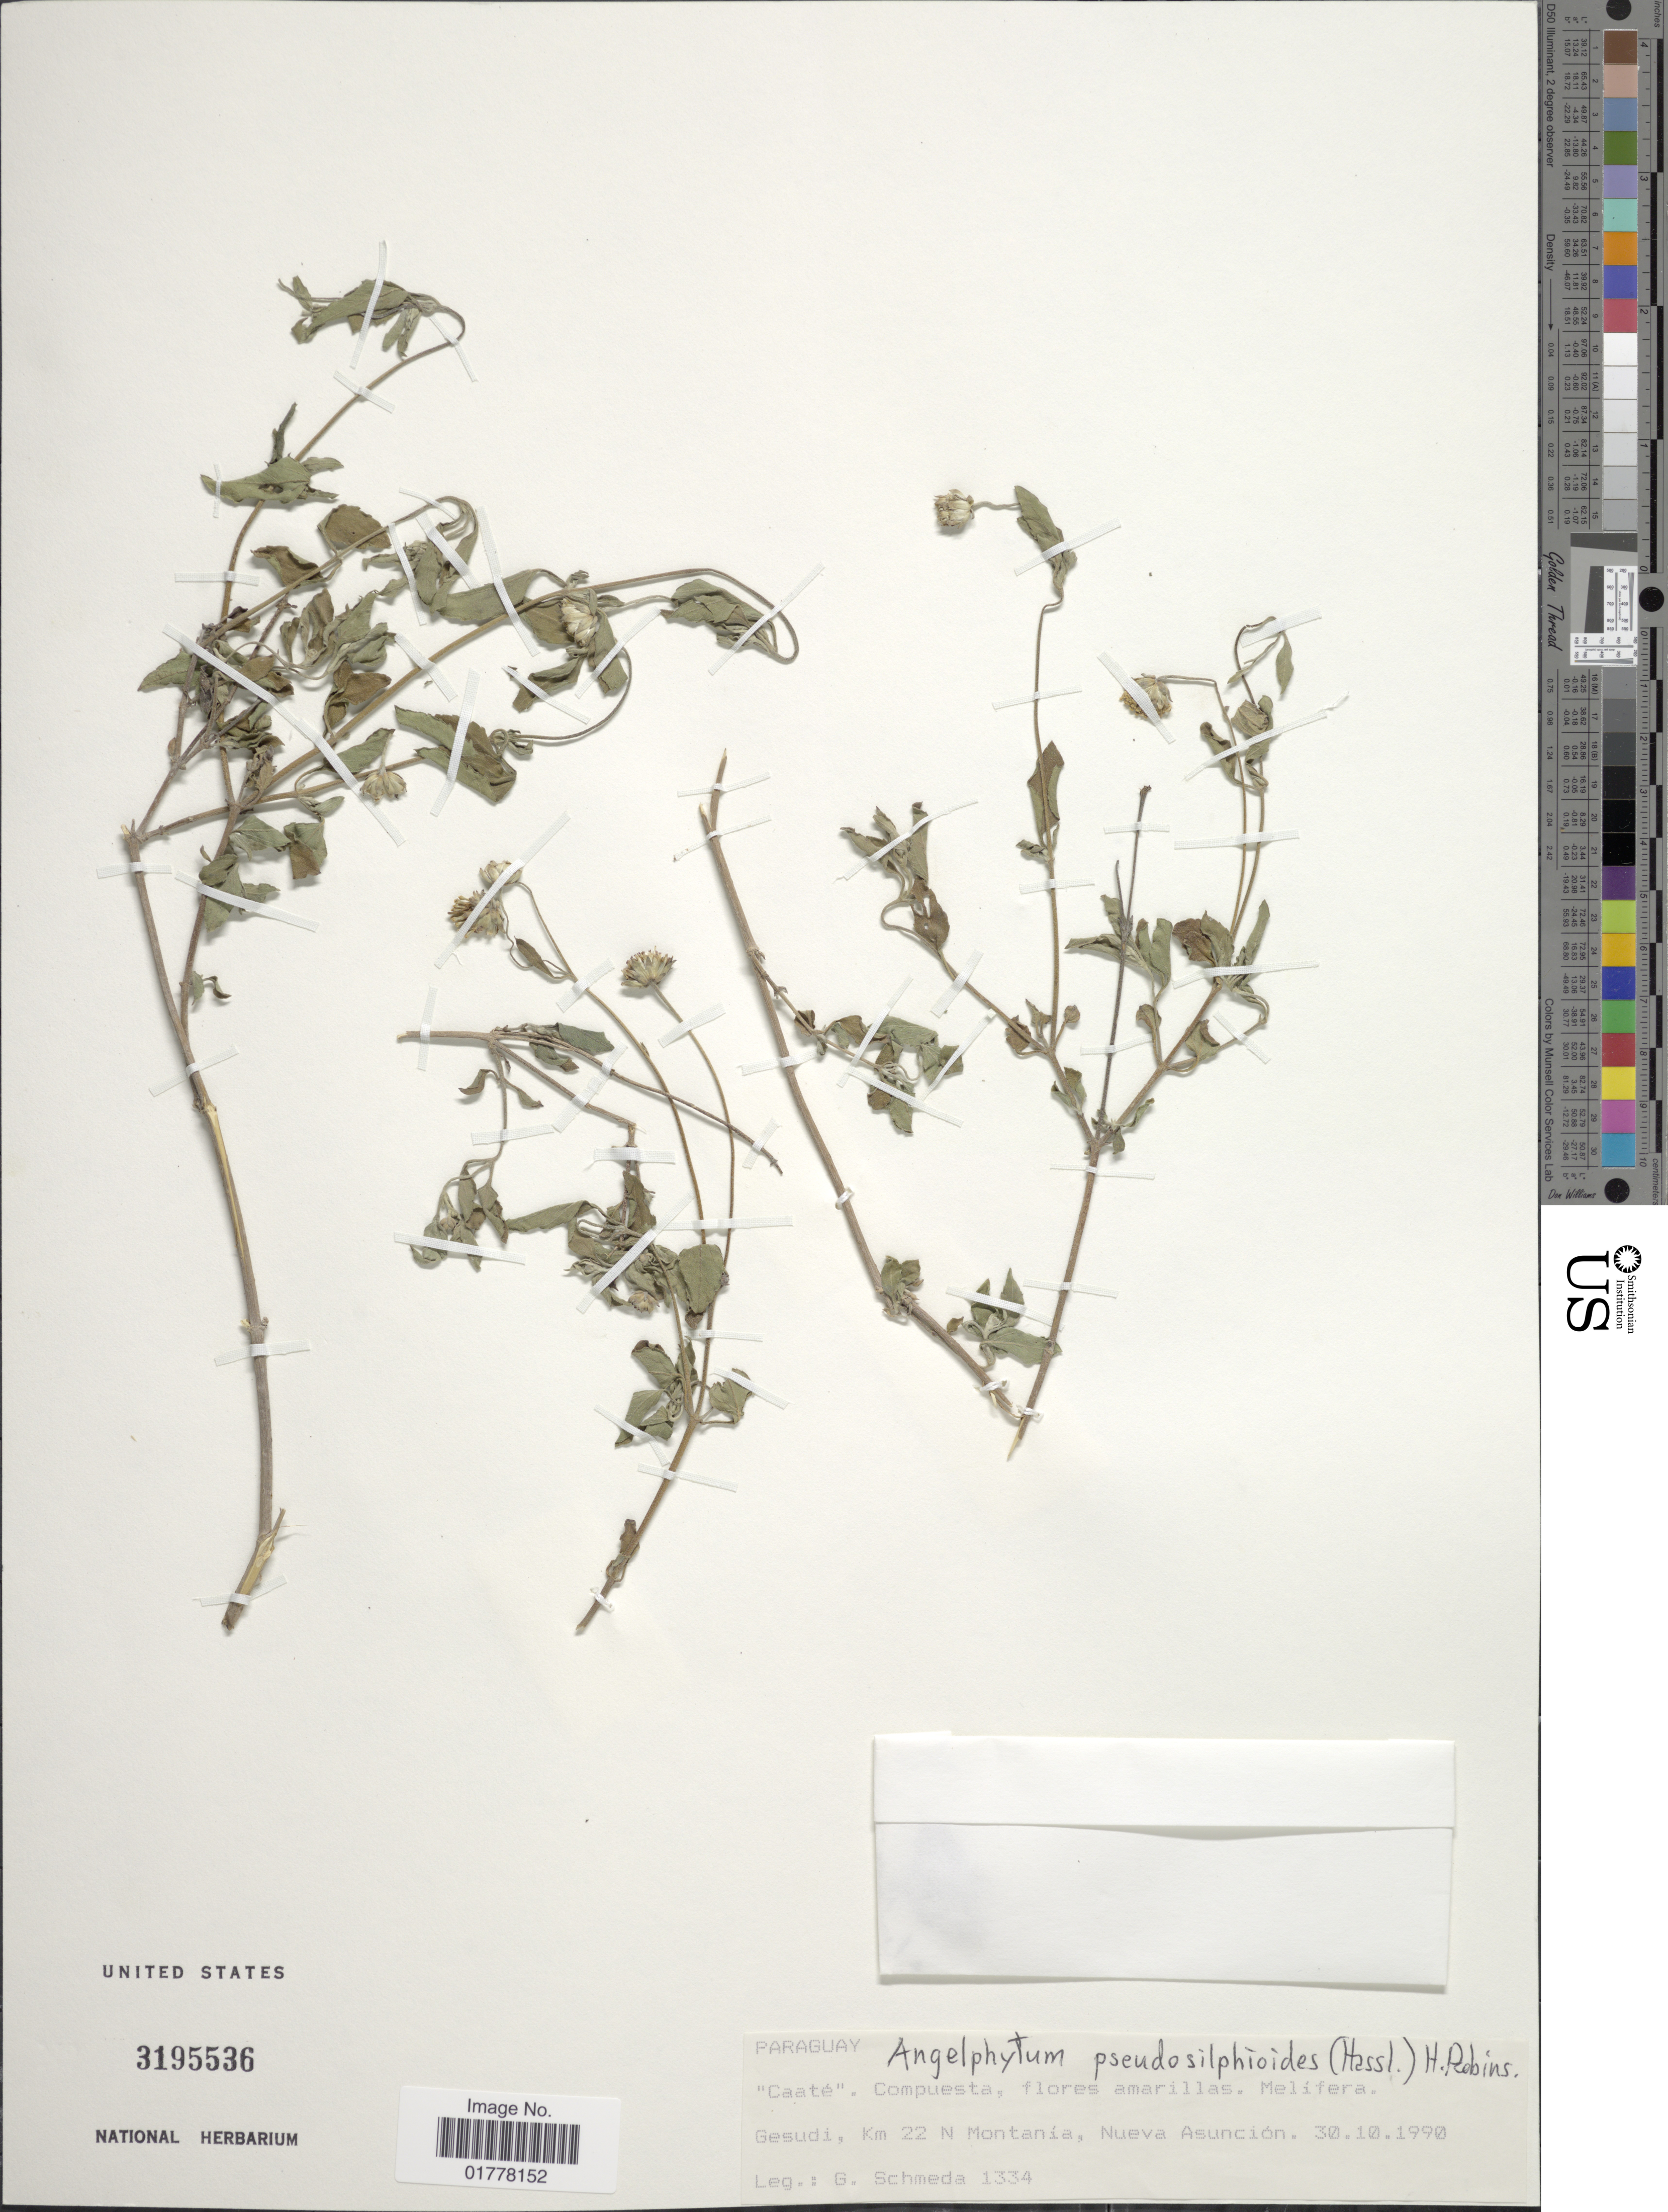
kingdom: Plantae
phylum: Tracheophyta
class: Magnoliopsida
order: Asterales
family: Asteraceae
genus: Angelphytum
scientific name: Angelphytum pseudosilphoides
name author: (Hassl.) H. Rob.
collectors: G. Schmeda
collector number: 1334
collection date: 1990-10-30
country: Paraguay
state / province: Asuncion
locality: Gesudi. Km 22 N Montanía, Nueva Asunción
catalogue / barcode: US 3195536